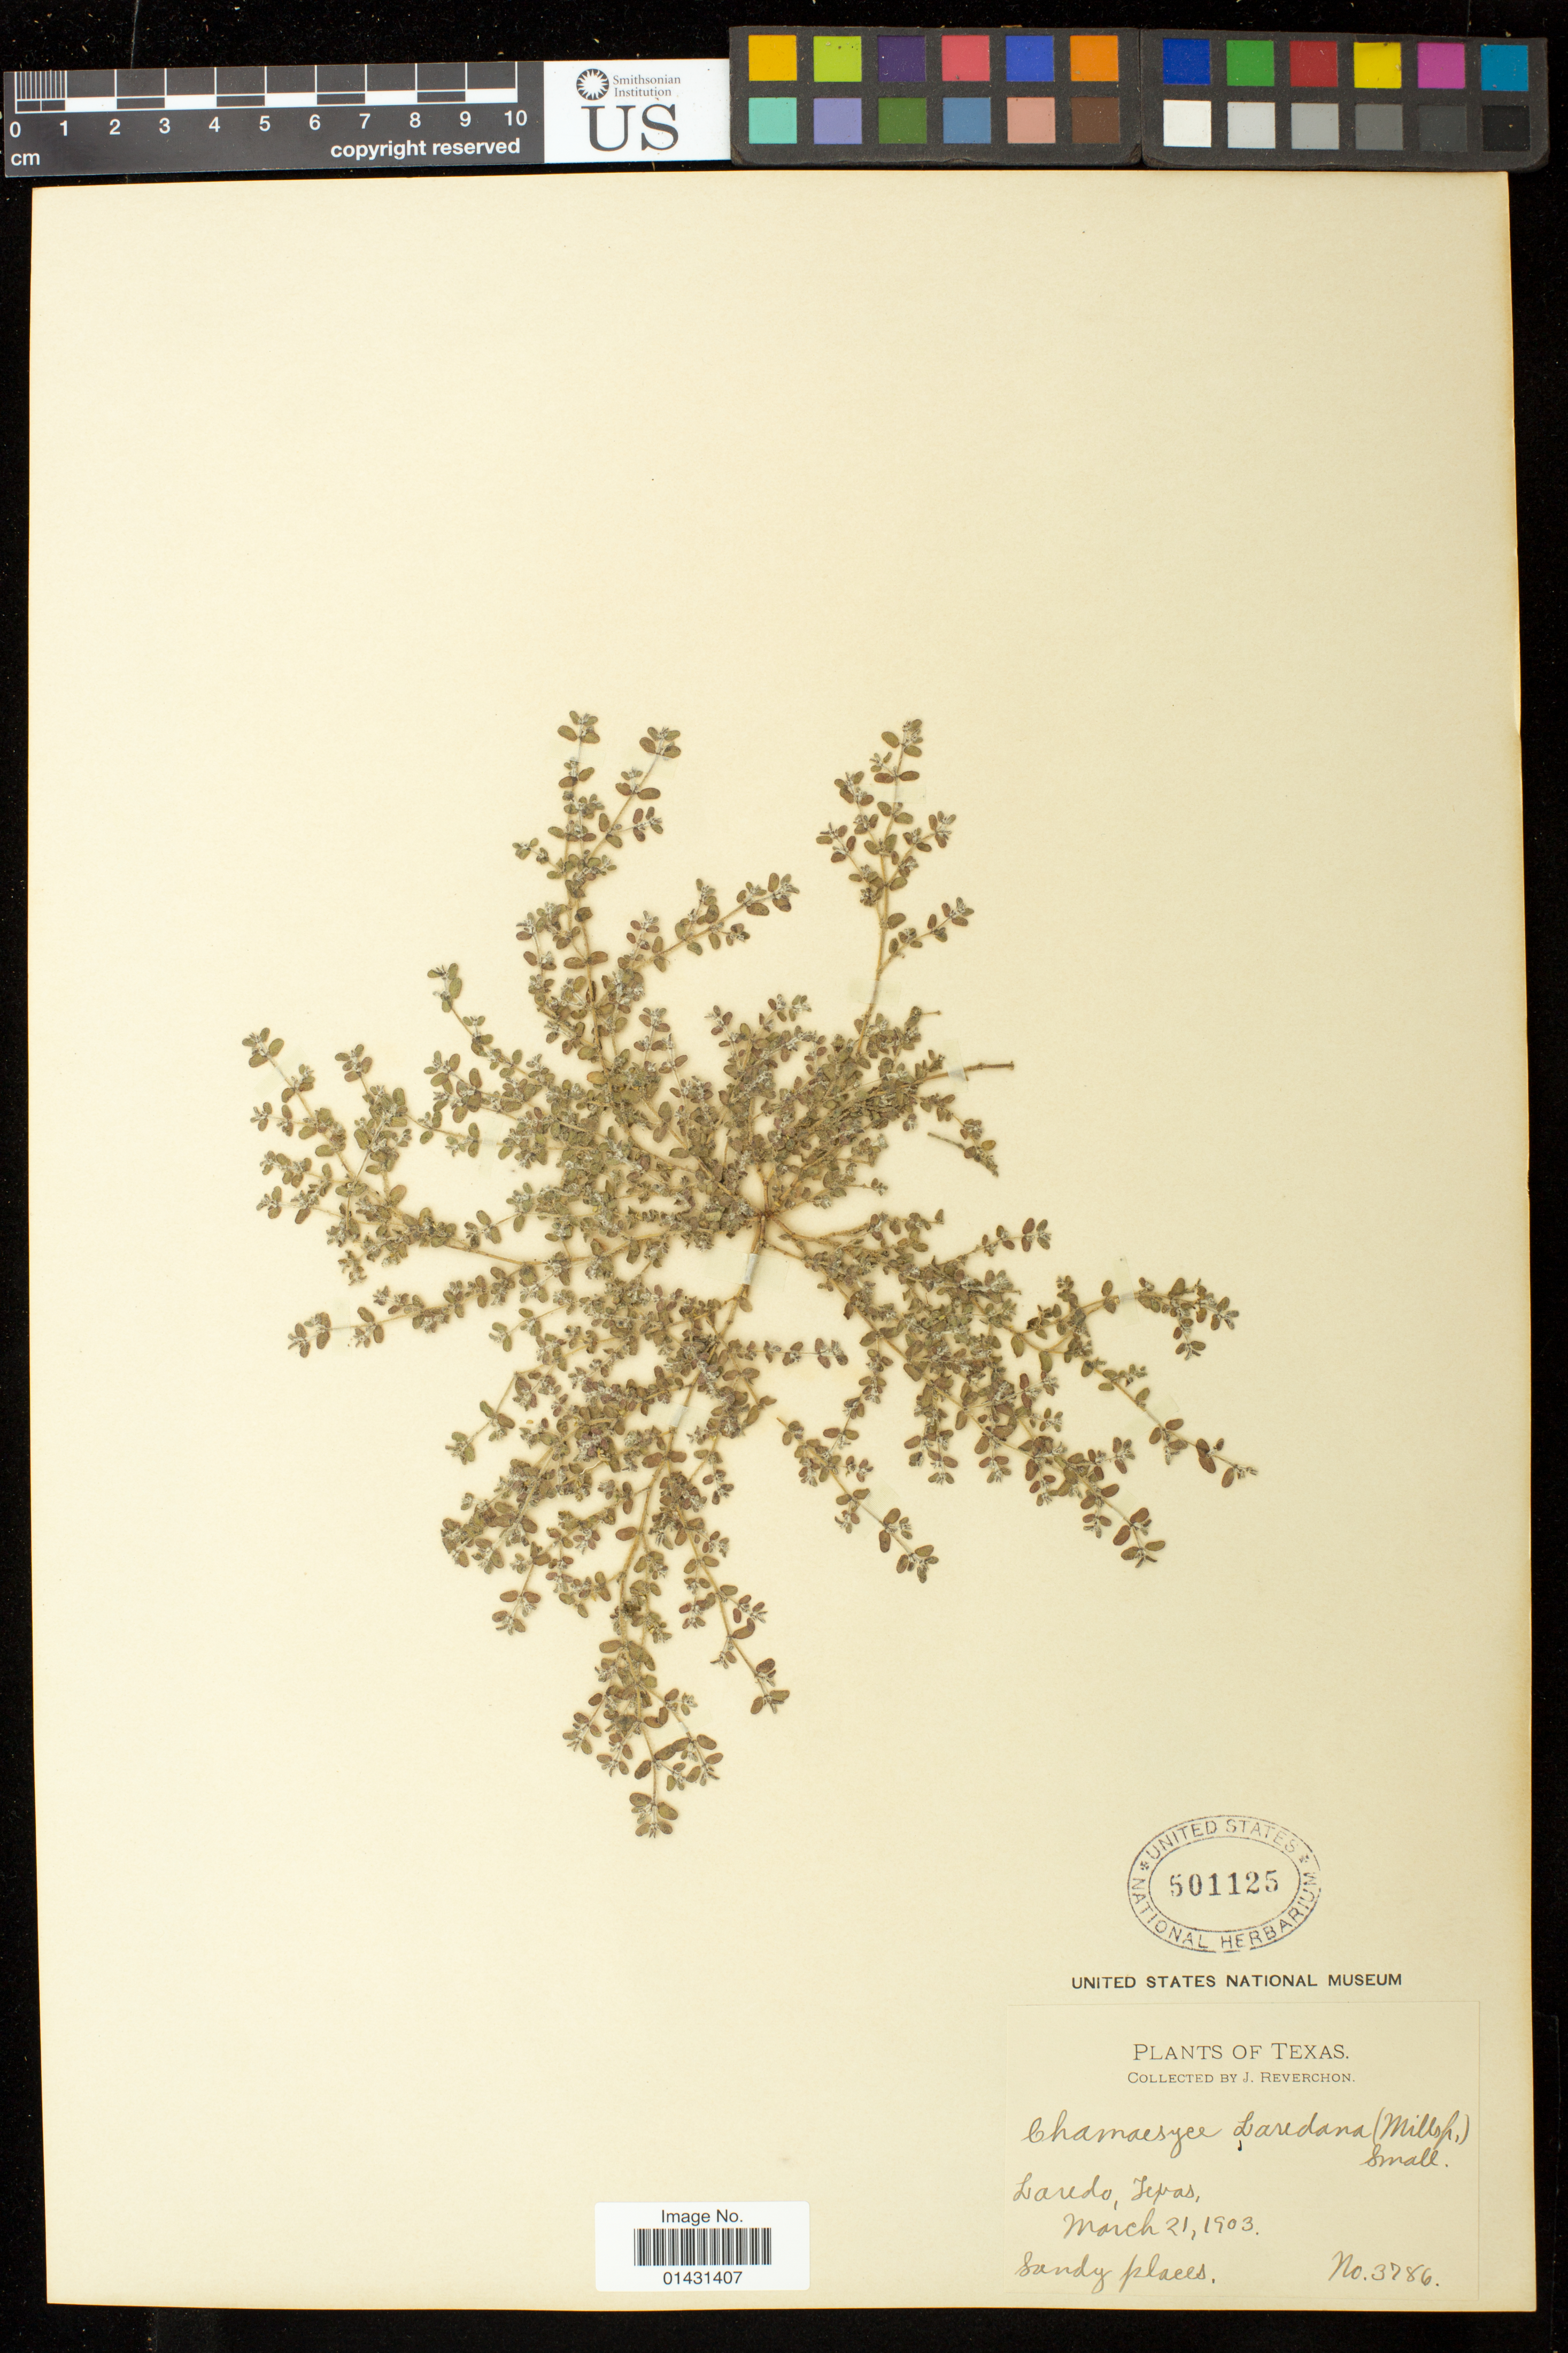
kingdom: Plantae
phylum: Tracheophyta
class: Magnoliopsida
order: Malpighiales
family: Euphorbiaceae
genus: Euphorbia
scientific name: Euphorbia laredana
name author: Millsp.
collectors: J. Reverchon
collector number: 3786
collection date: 1903-03-21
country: United States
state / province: Texas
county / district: Webb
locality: Laredo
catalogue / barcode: US 501125